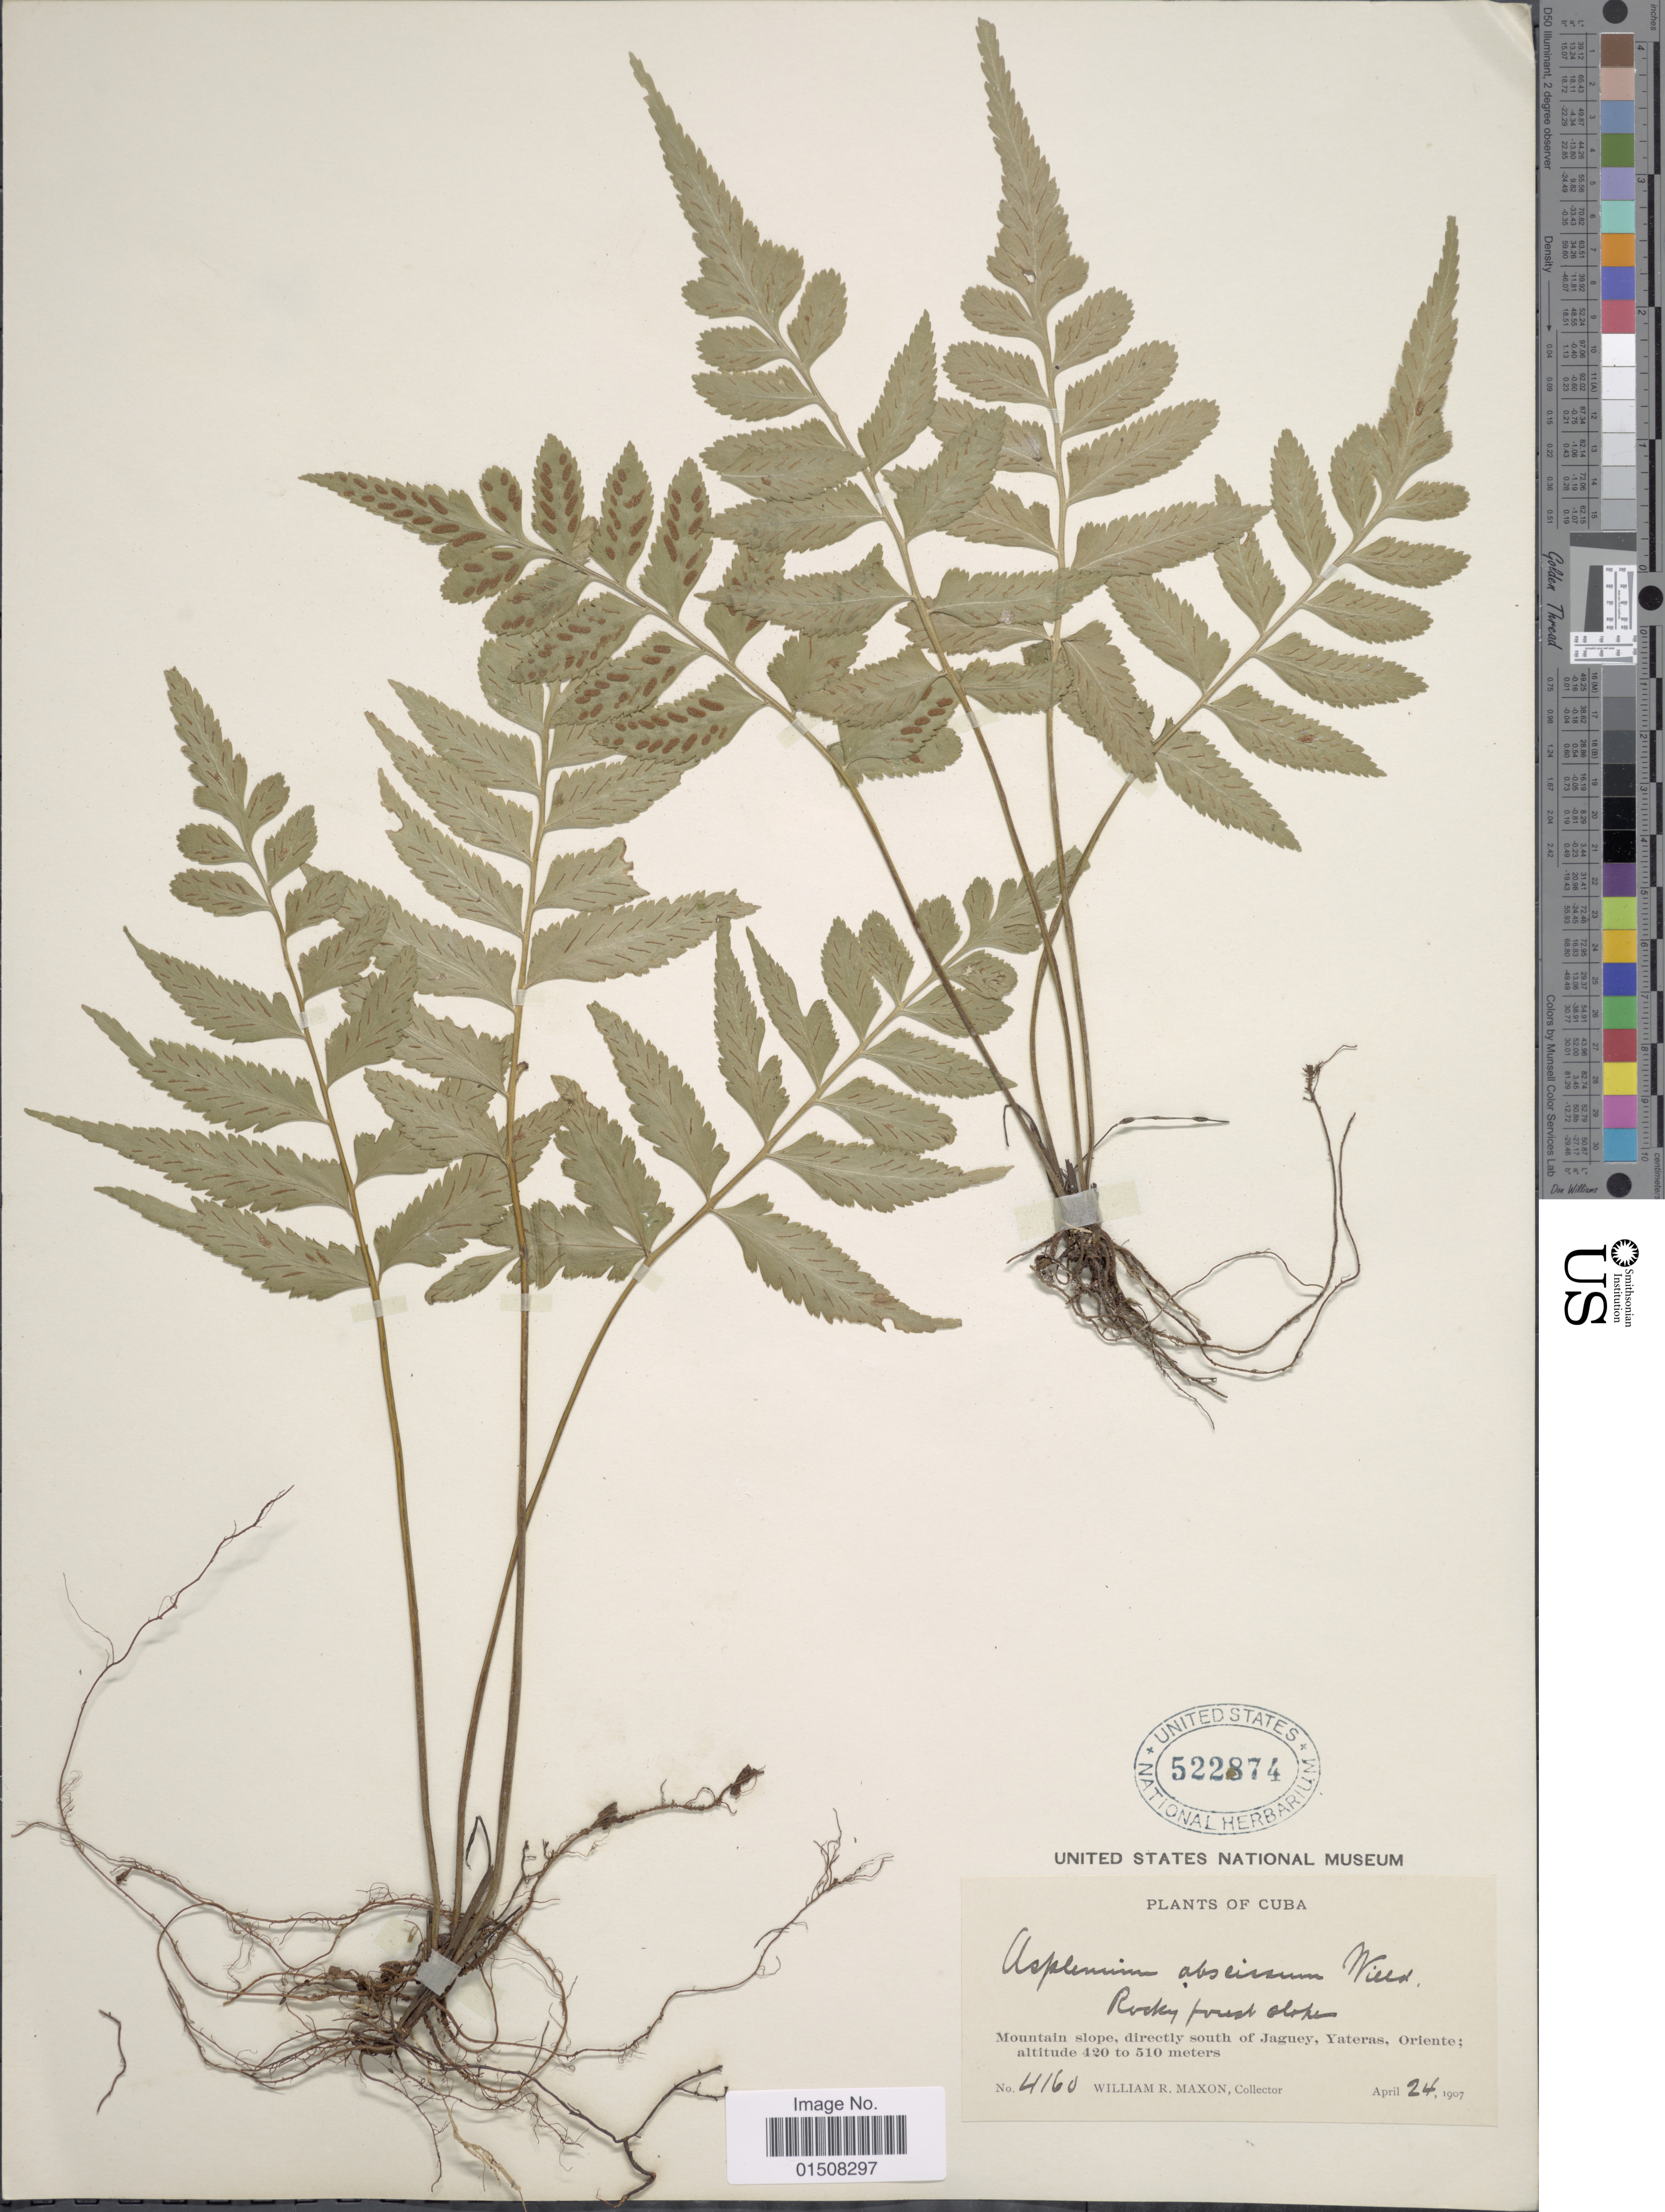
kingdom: Plantae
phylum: Tracheophyta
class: Polypodiopsida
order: Polypodiales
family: Aspleniaceae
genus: Asplenium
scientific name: Asplenium abscissum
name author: Willd.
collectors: W. R. Maxon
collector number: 4160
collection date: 1907-04-24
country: Cuba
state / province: Oriente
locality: Mountain slope, directly south of Jageuy, Yateras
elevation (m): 420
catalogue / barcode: US 522874